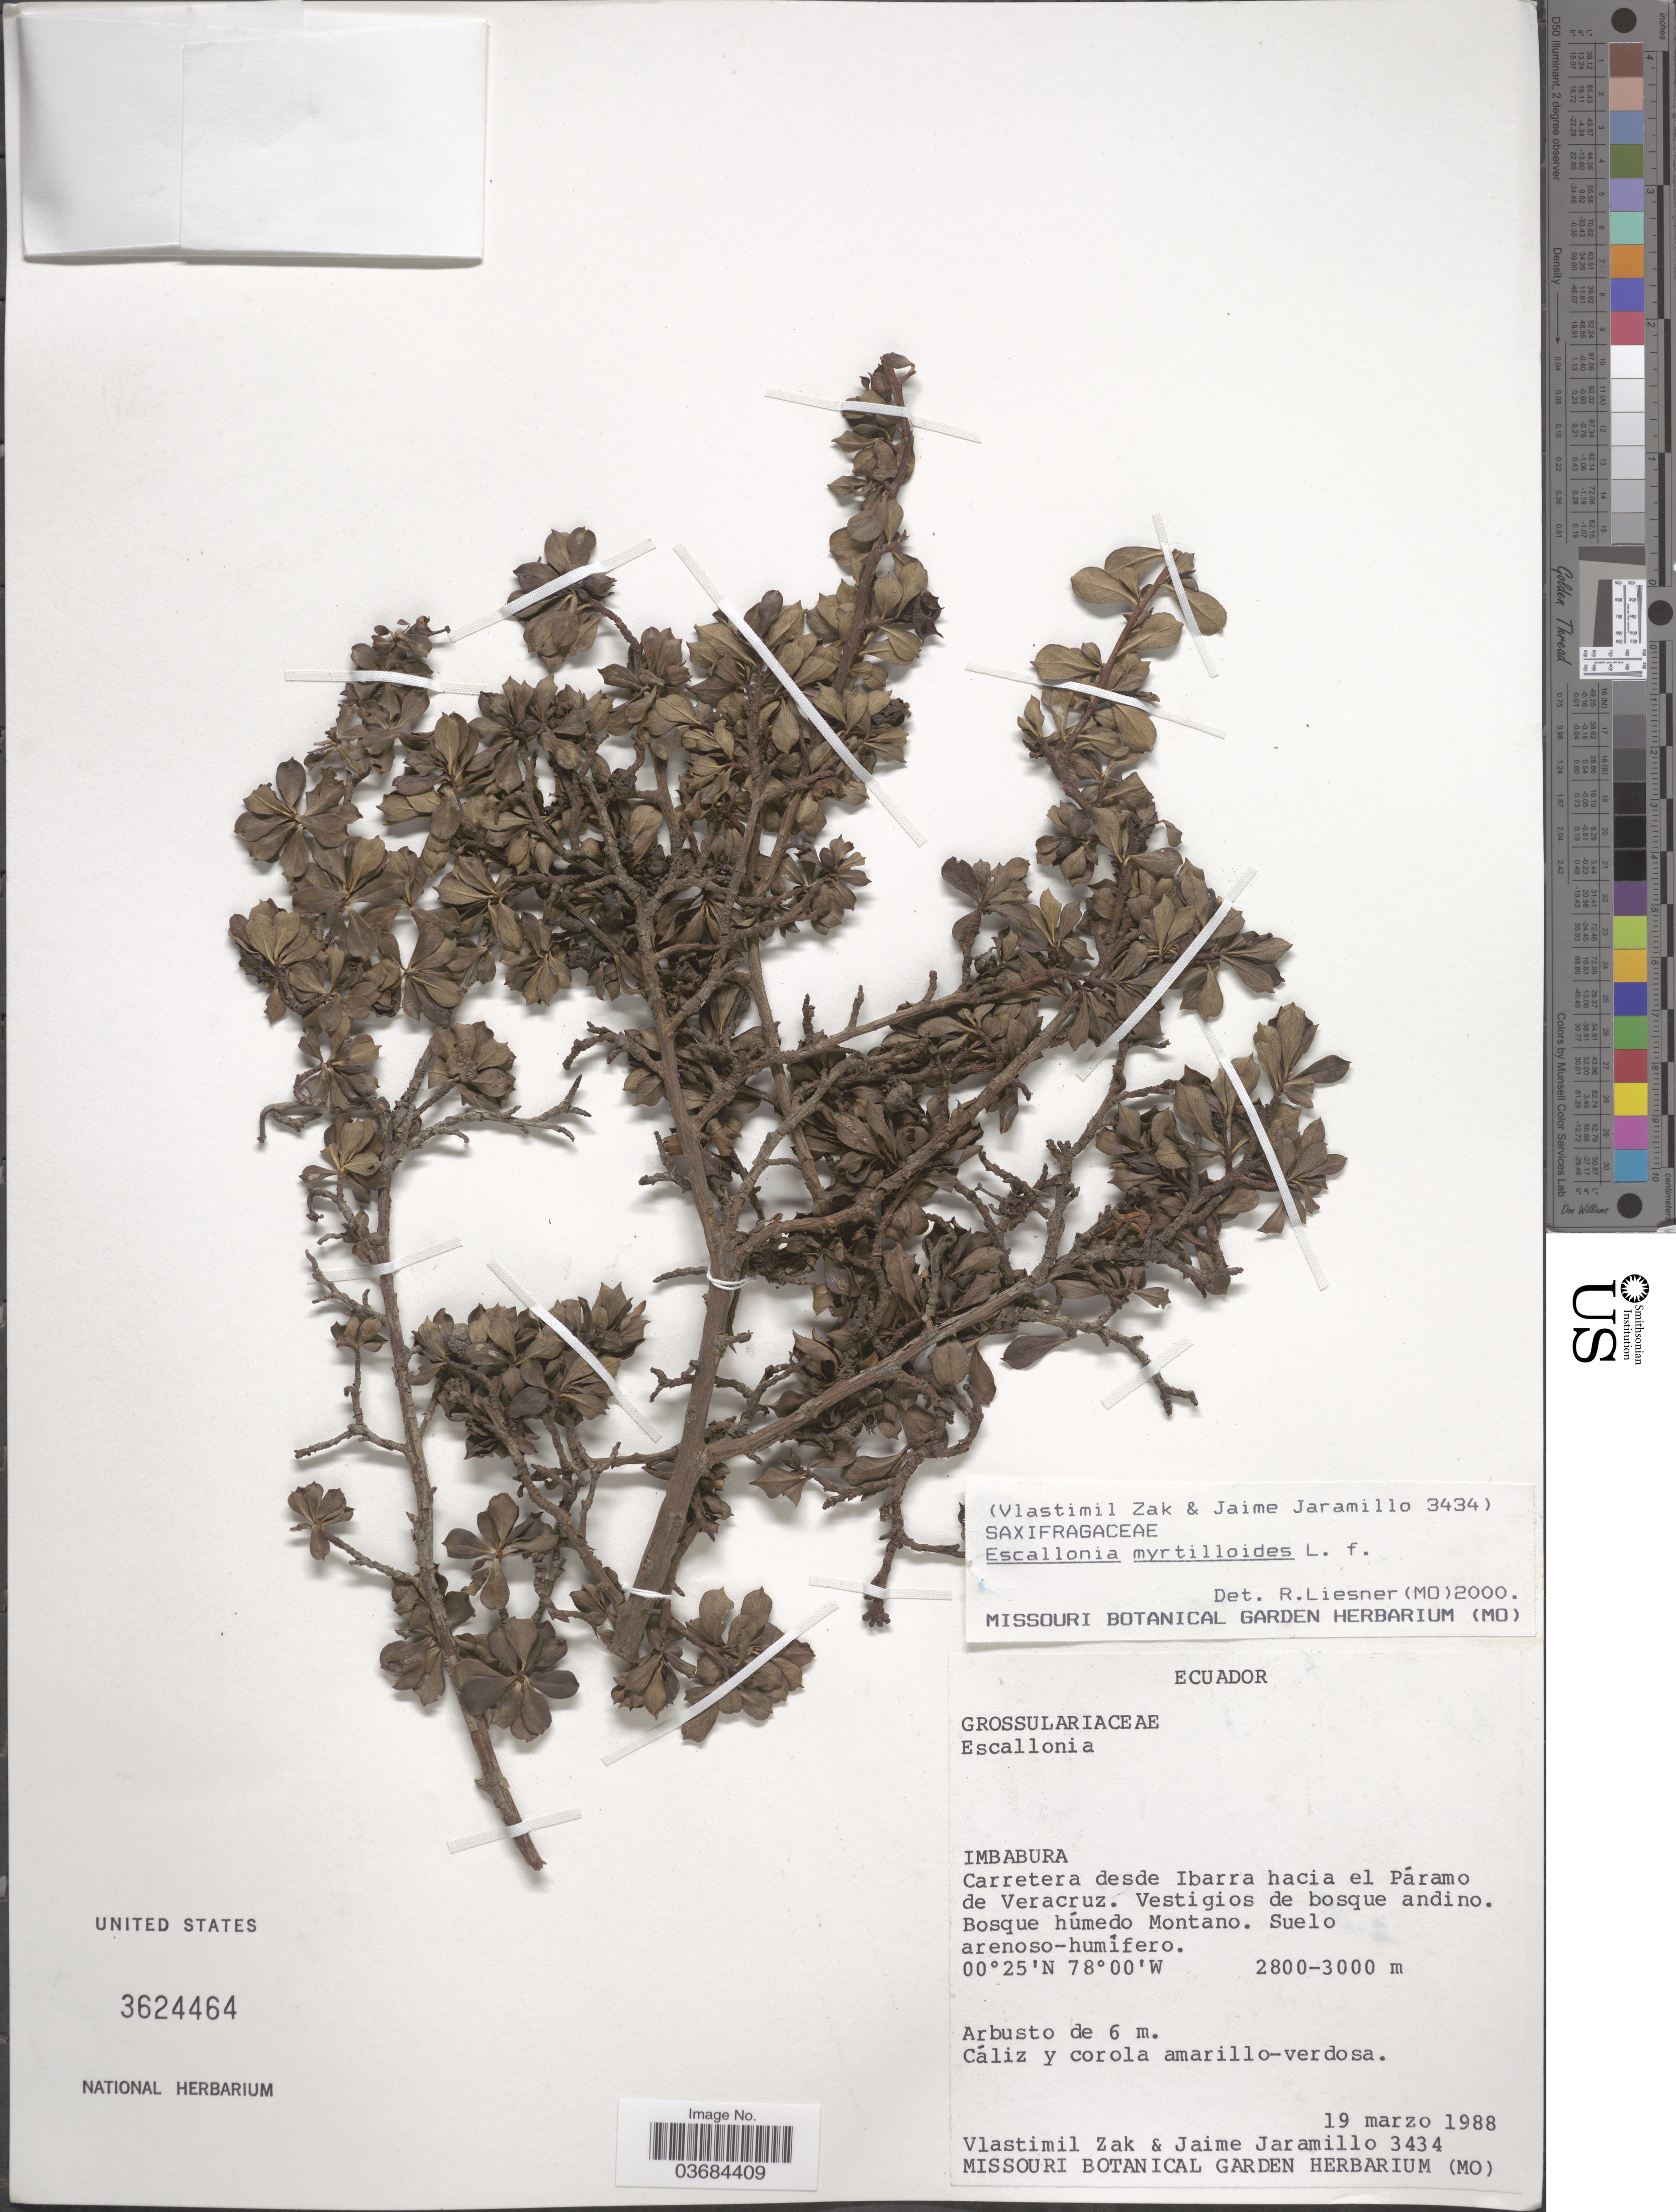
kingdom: Plantae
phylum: Tracheophyta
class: Magnoliopsida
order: Escalloniales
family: Escalloniaceae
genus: Escallonia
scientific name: Escallonia myrtilloides var. myrtilloides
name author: L. f.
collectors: V. Zak & J. Jaramillo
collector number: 3434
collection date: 1988-03-19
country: Ecuador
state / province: Imbabura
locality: Carretera desde Ibarra hacia el Páramo de Veracruz. Vestigios de bosque andino.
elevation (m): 2800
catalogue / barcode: US 3624464